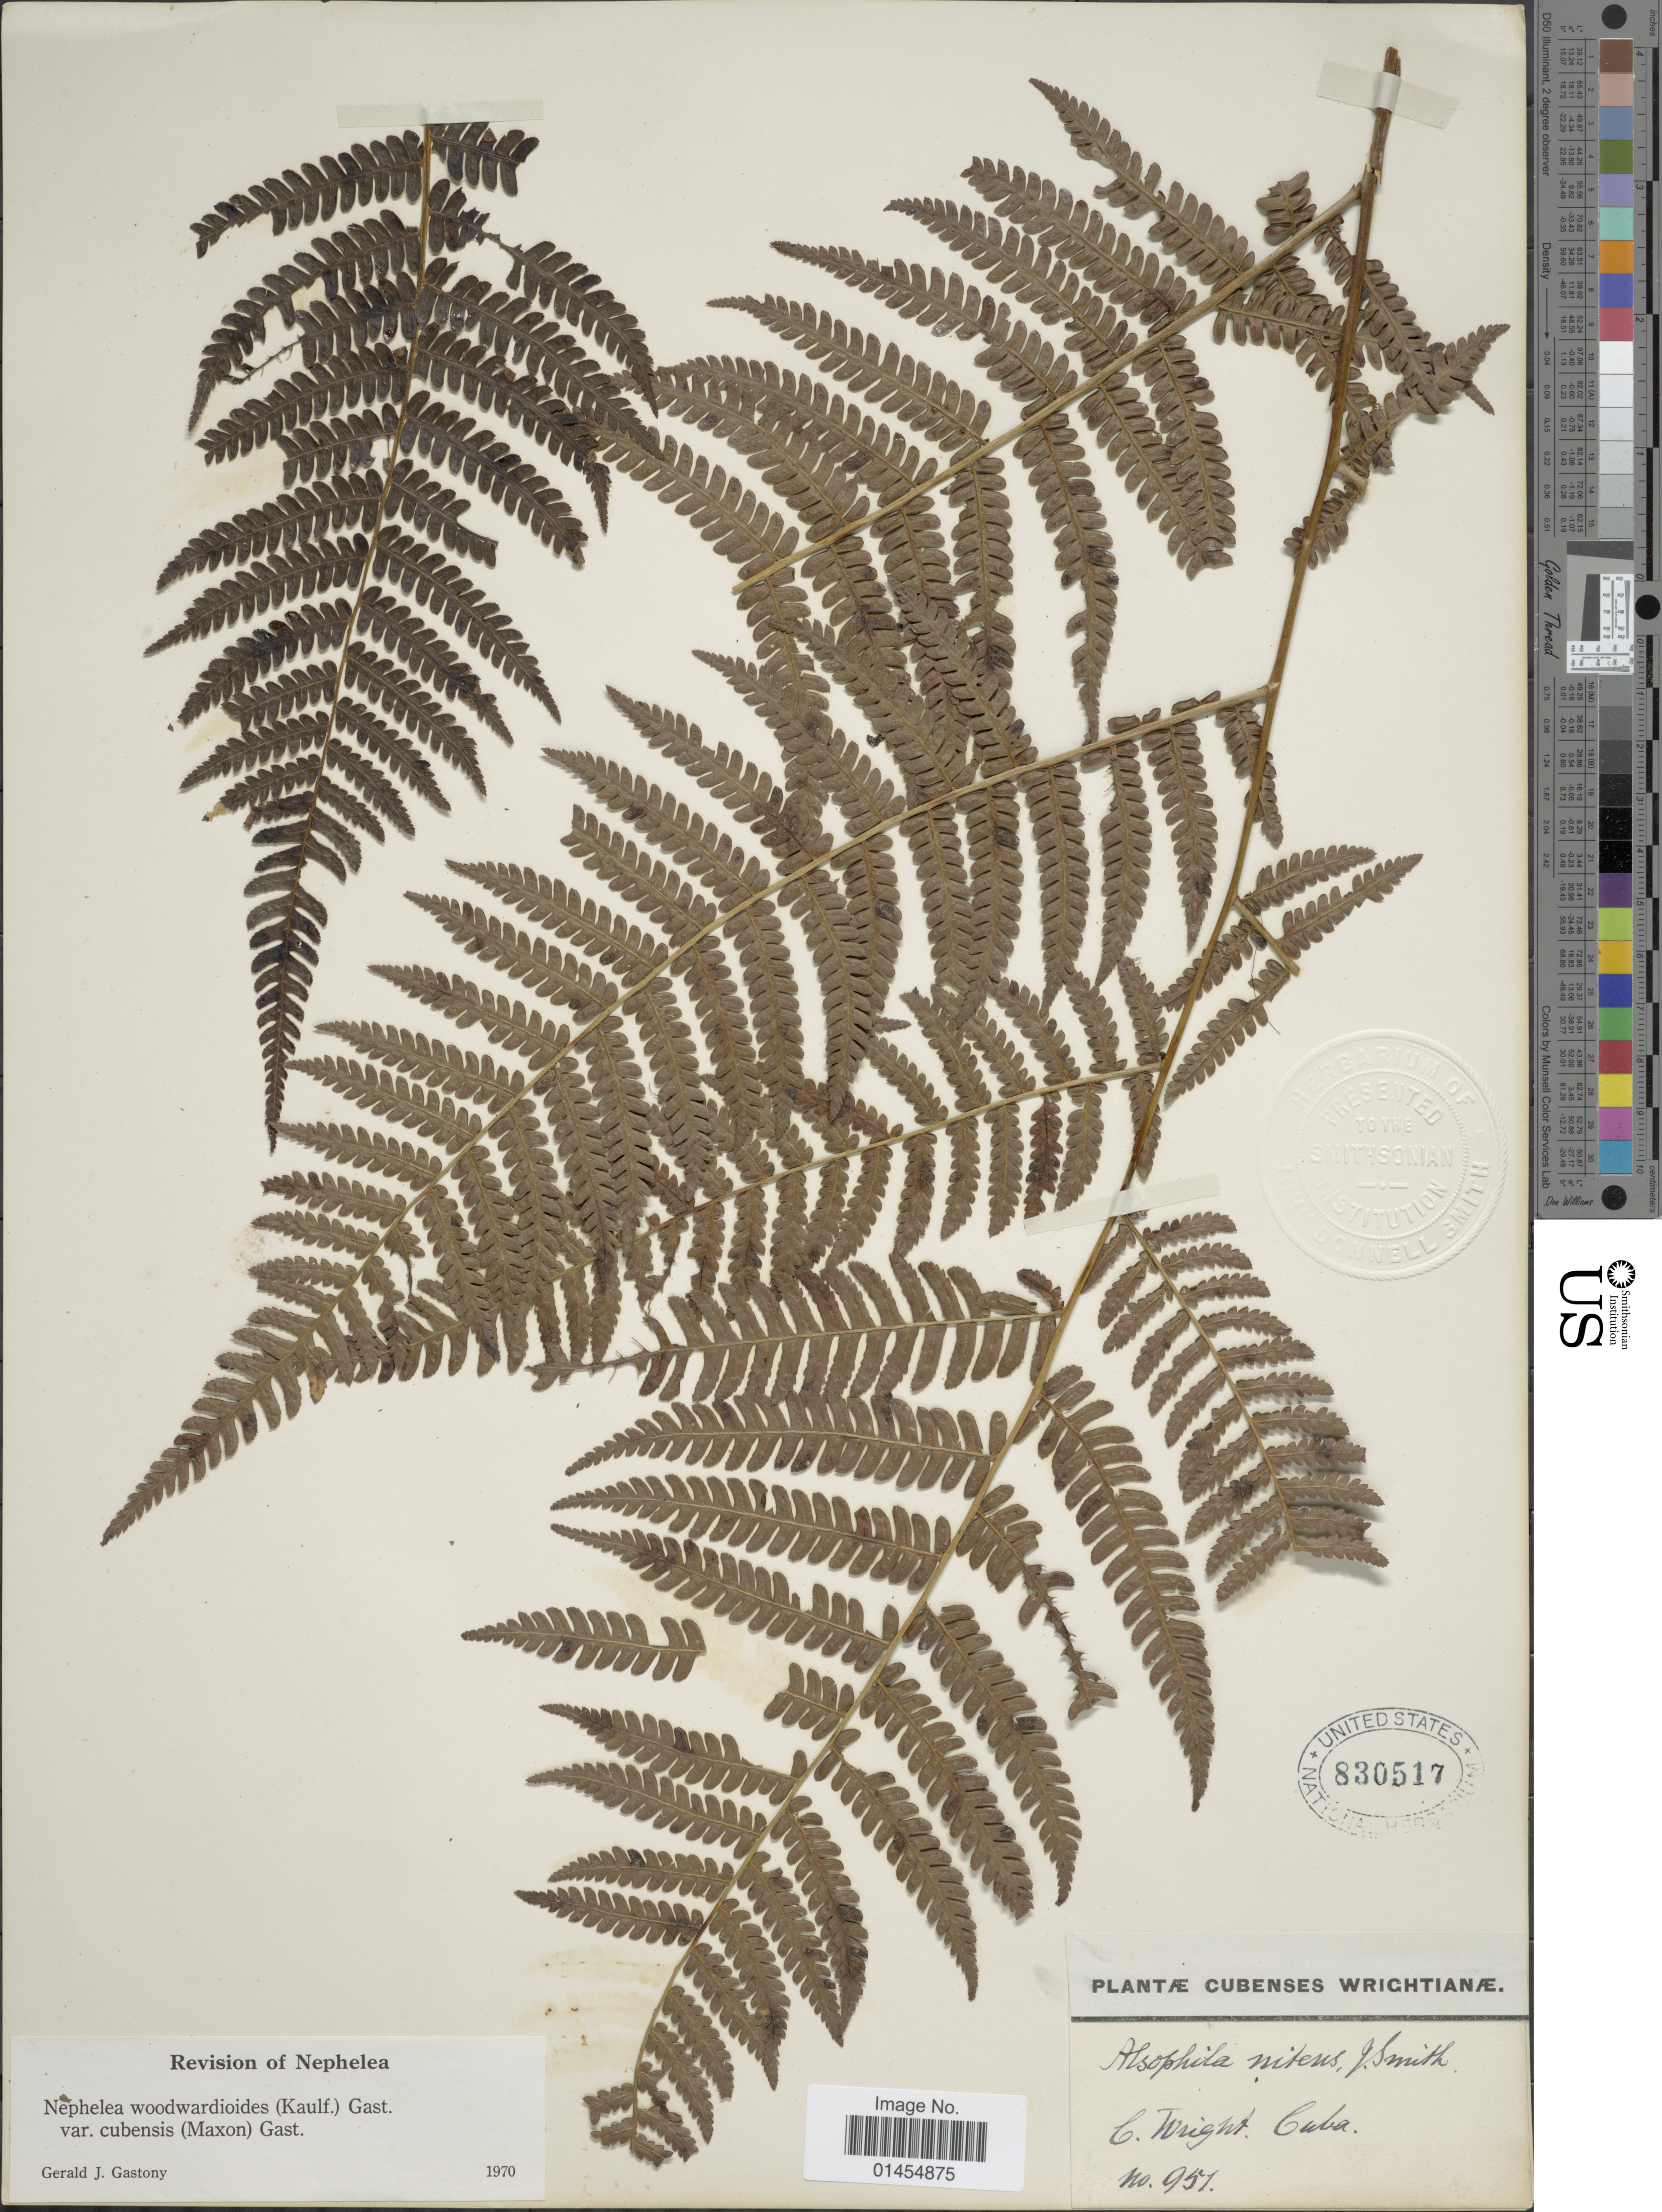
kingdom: Plantae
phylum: Tracheophyta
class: Polypodiopsida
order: Cyatheales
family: Cyatheaceae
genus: Alsophila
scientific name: Alsophila woodwardioides var. cubensis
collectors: C. Wright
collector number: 951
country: Cuba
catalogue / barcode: US 830517